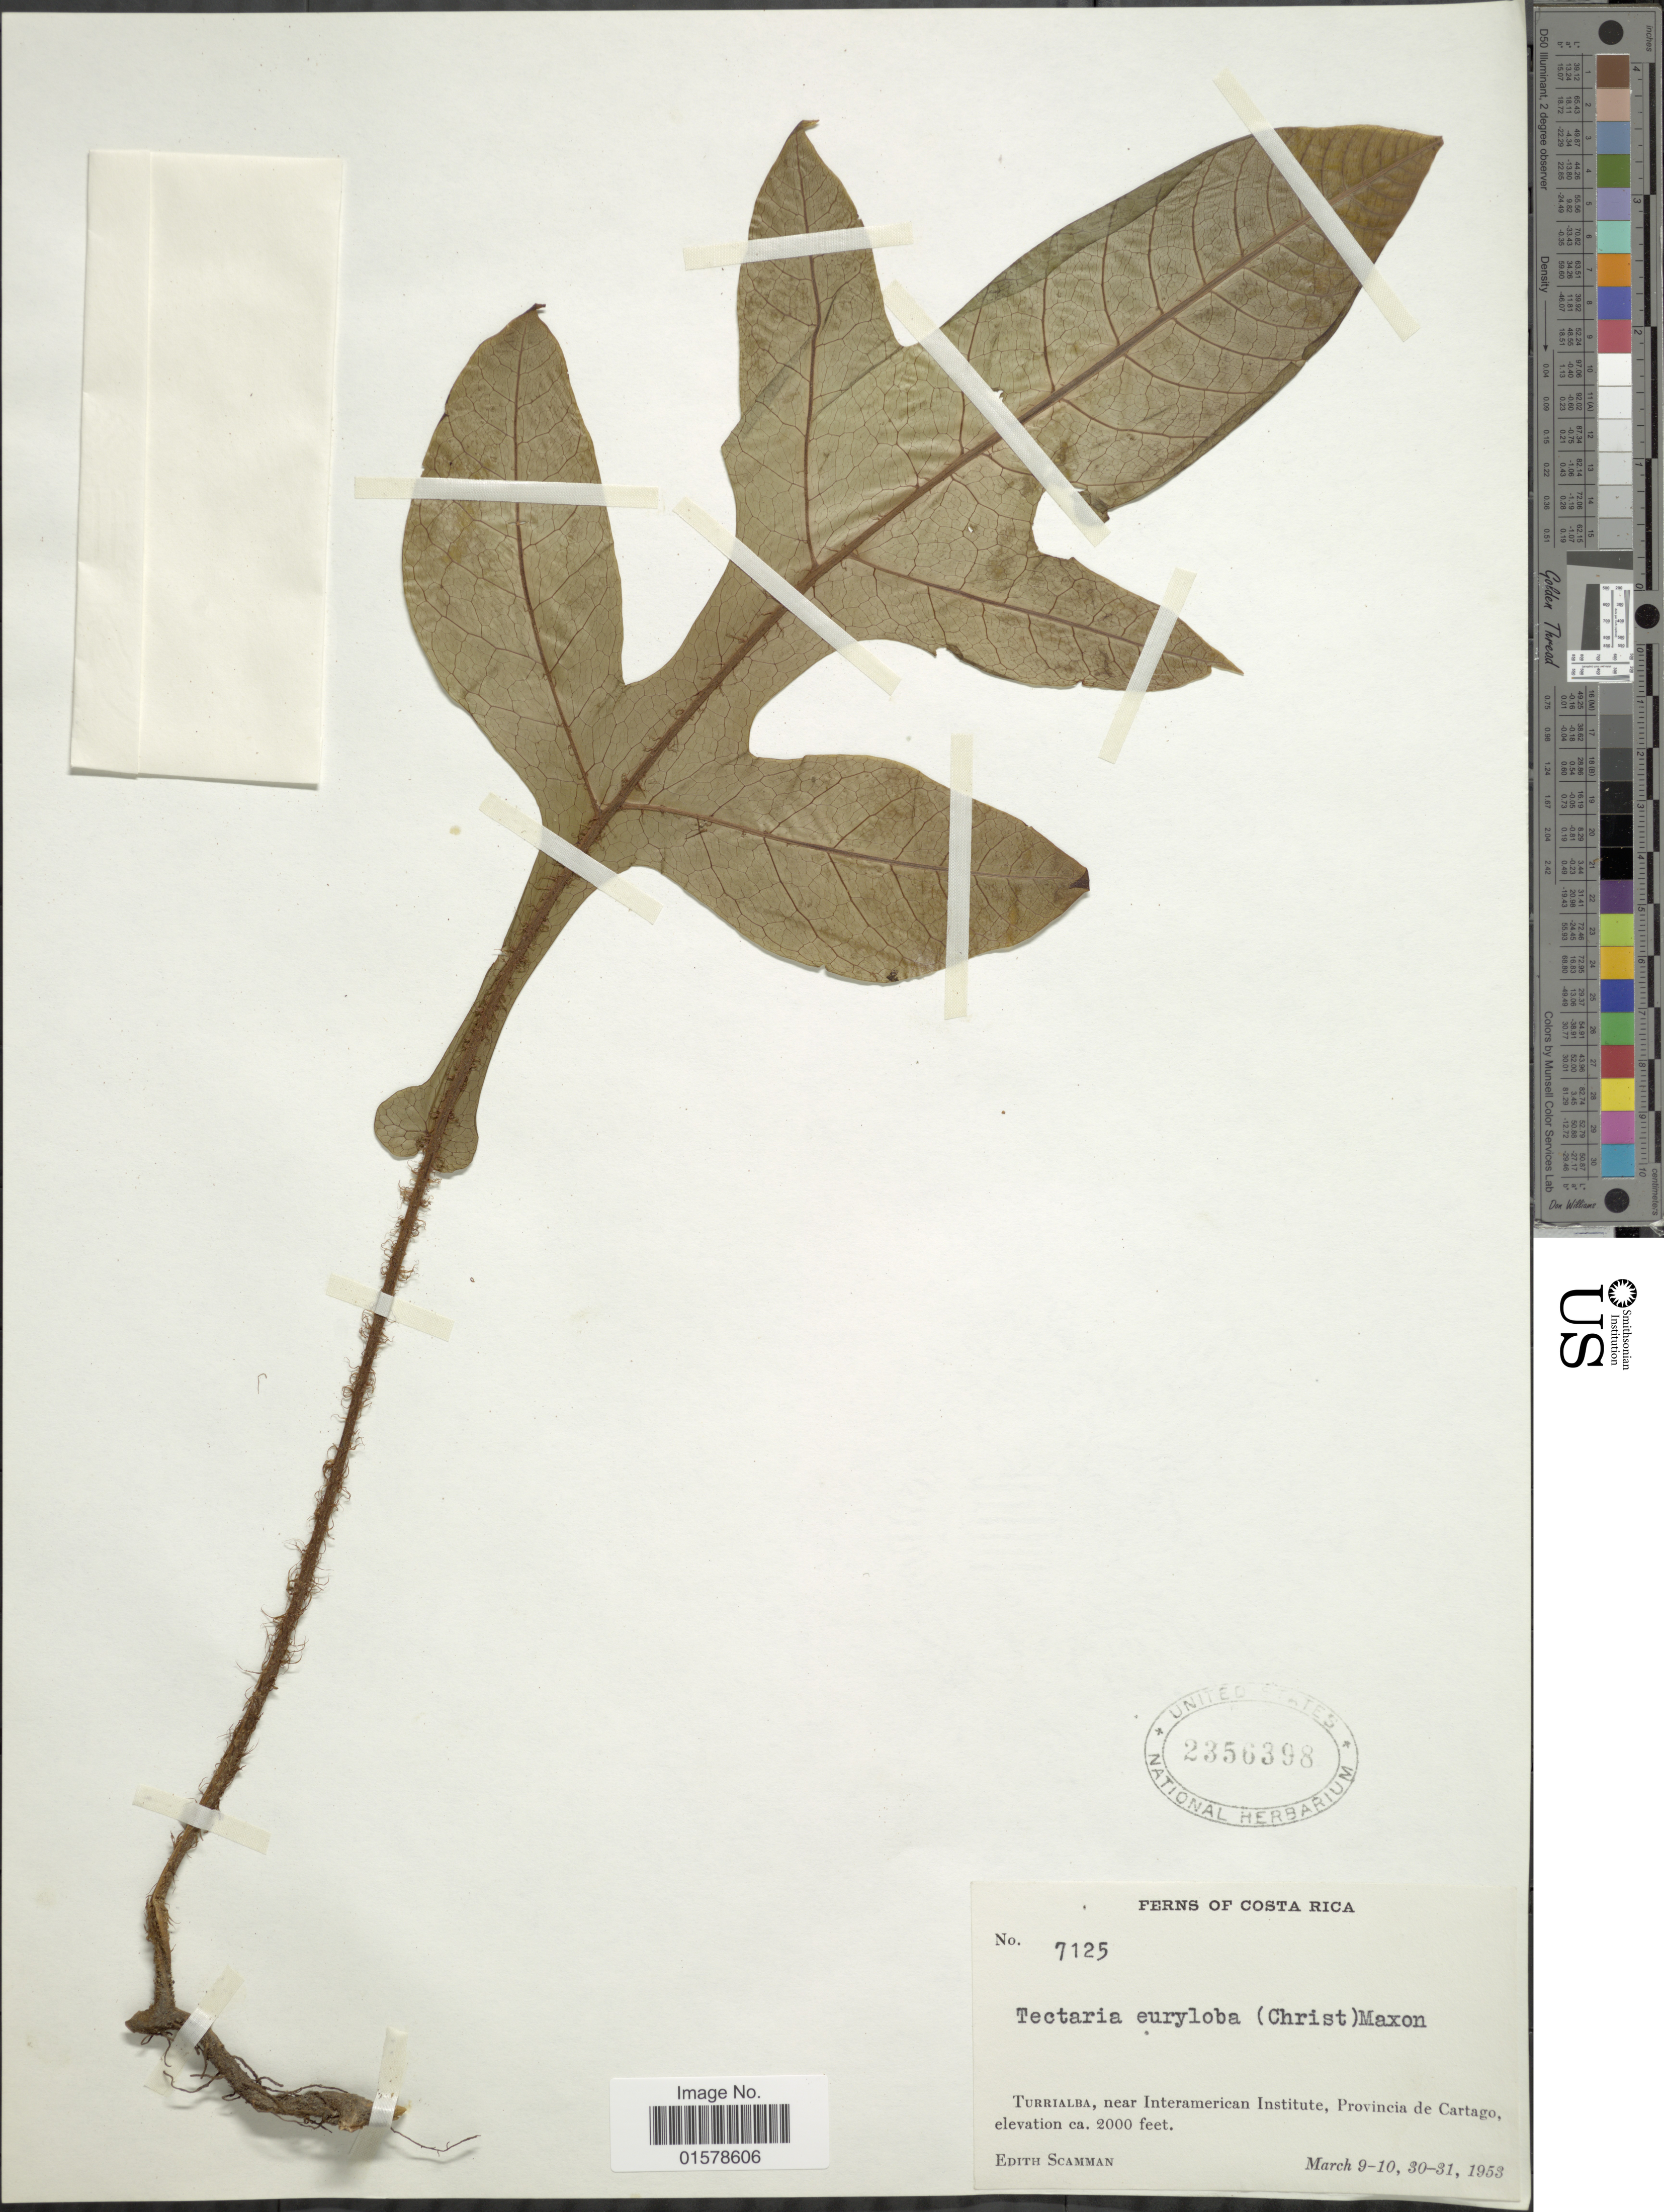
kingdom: Plantae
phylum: Tracheophyta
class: Polypodiopsida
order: Polypodiales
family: Tectariaceae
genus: Tectaria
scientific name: Tectaria nicotianifolia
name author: (Baker) C. Chr.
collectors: E. Scamman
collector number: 7125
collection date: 1953-03-09/1953-03-31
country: Costa Rica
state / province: Cartago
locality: Turrialba, near Interamerican Institute, Provincia de Cartago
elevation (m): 610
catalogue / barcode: US 2356398